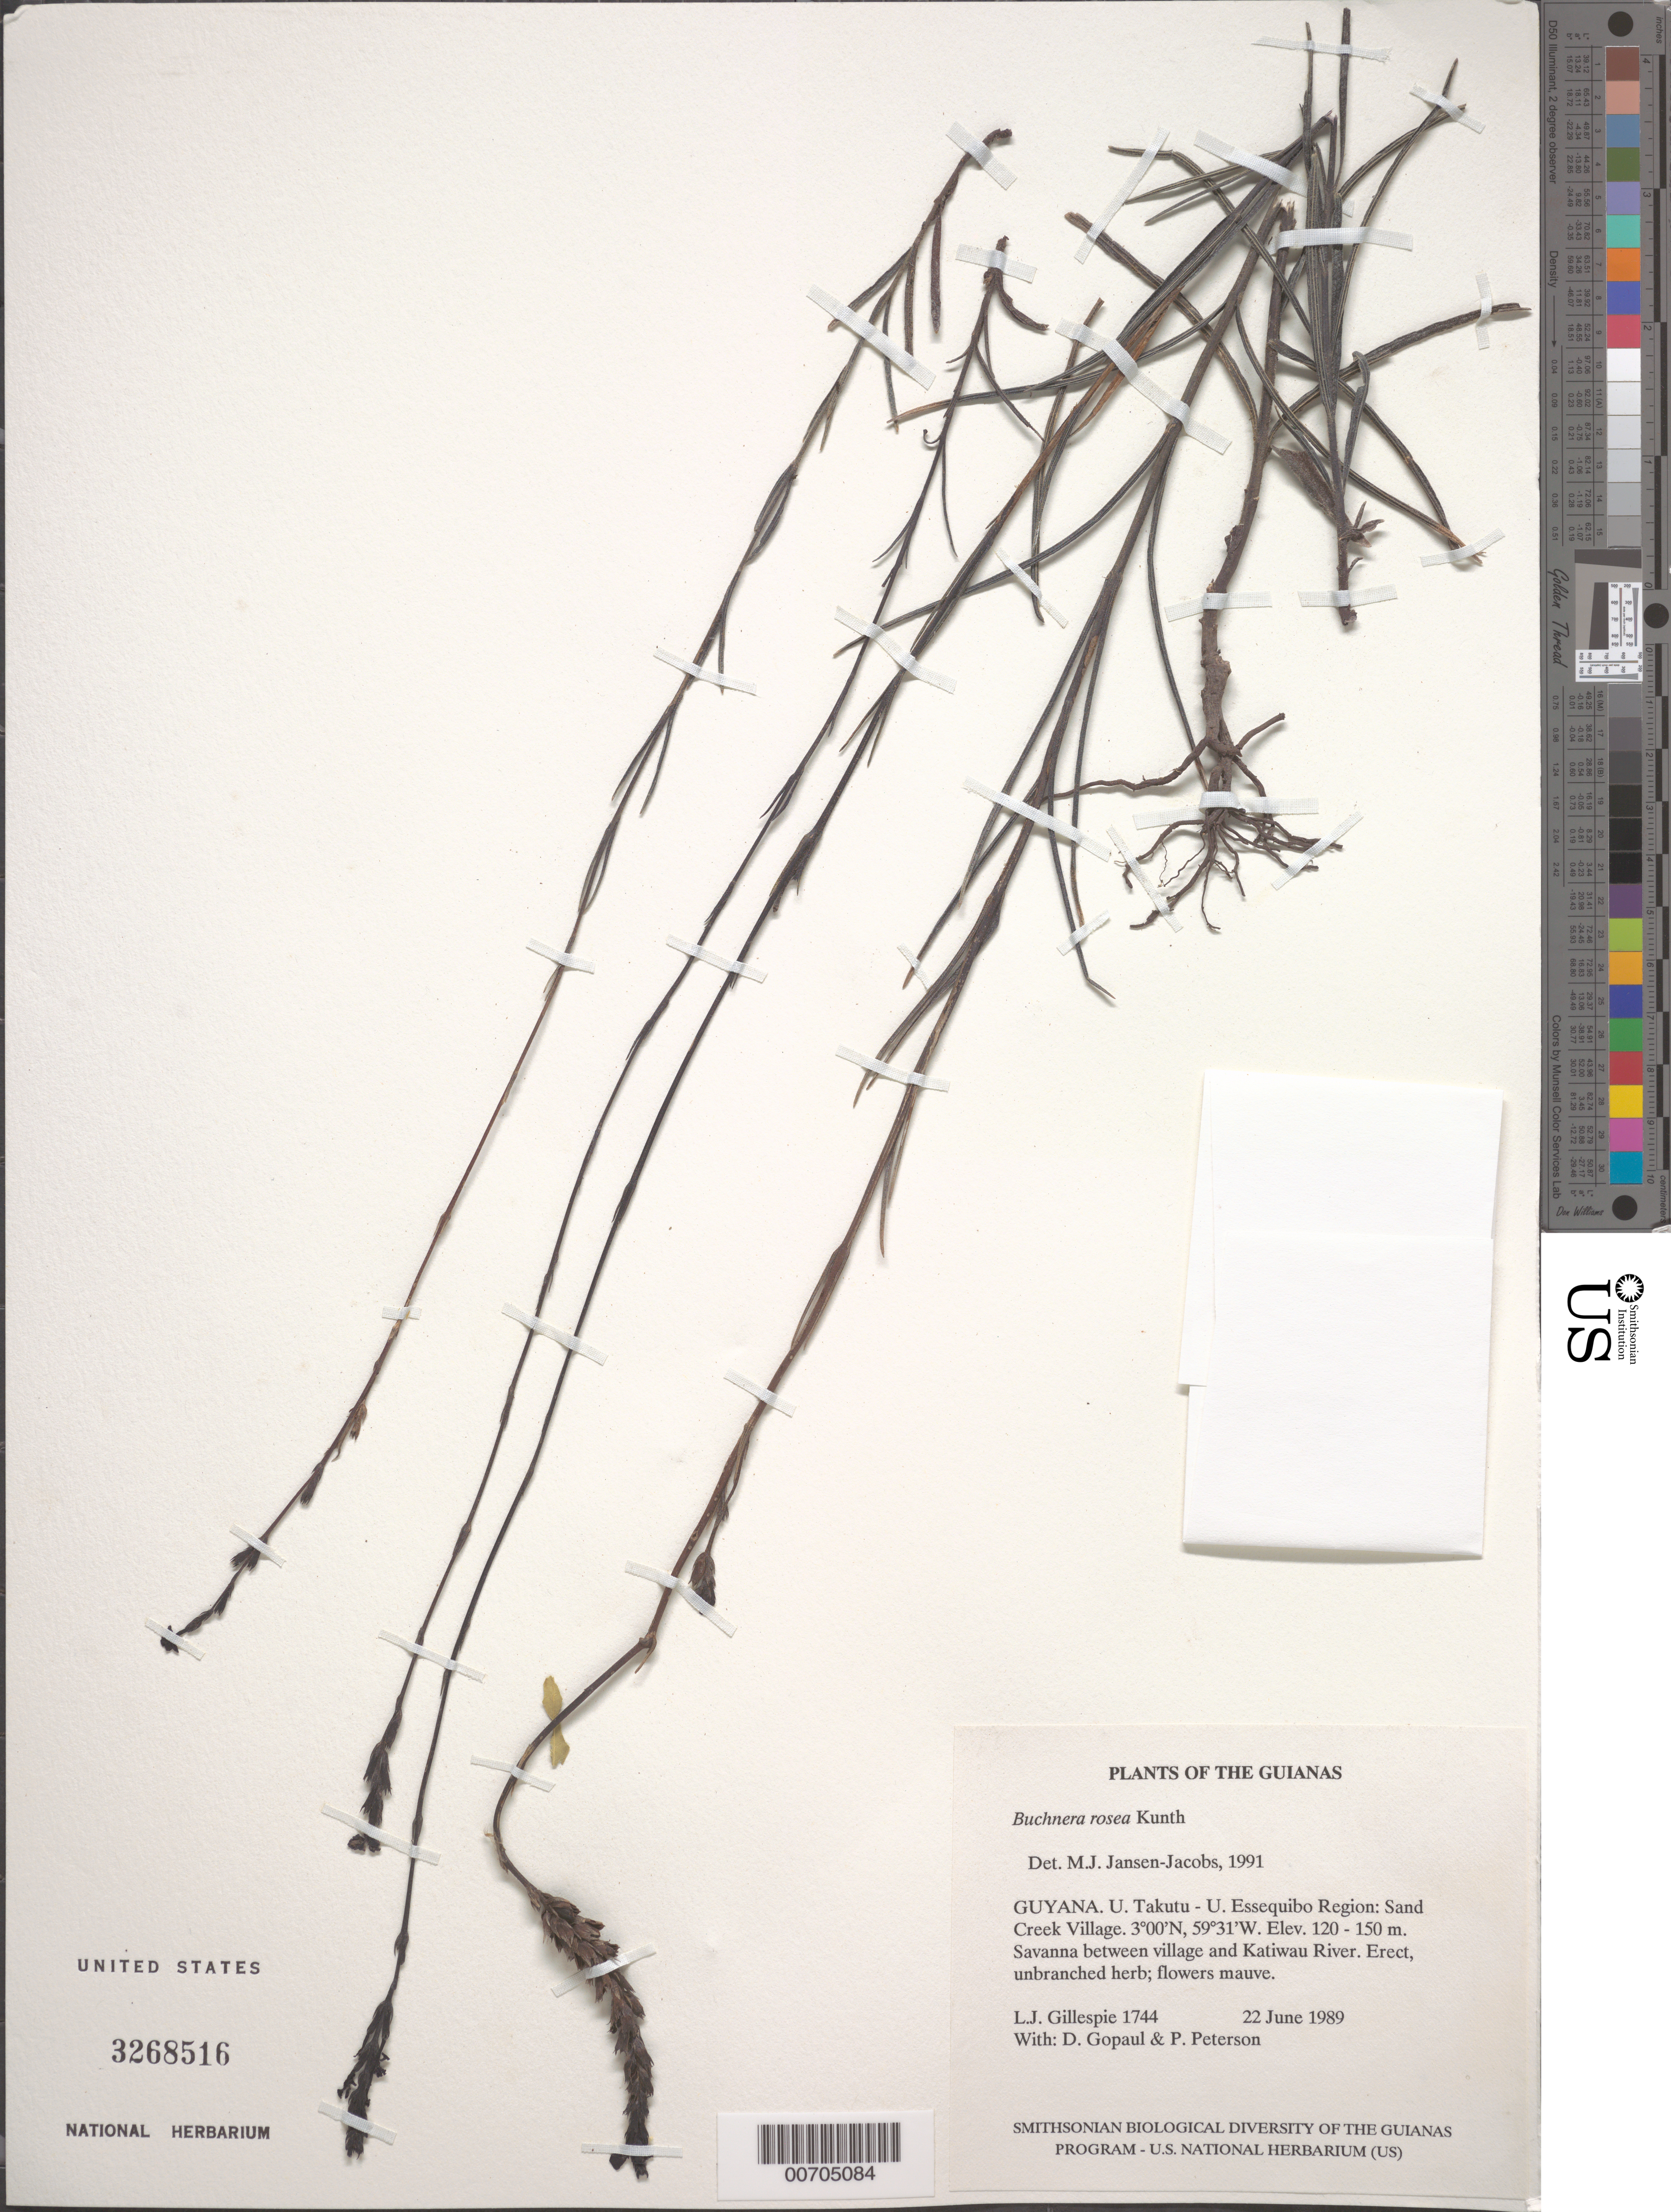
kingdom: Plantae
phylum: Tracheophyta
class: Magnoliopsida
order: Lamiales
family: Orobanchaceae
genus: Buchnera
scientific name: Buchnera rosea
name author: Kunth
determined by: Jansen-Jacobs, M. J., (U), Nationaal Herbarium Nederland, Utrecht University branch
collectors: L. J. Gillespie, D. Gopaul & P. M. Peterson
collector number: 1744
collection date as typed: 22 June 1989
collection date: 1989-06-22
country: Guyana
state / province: U. Takutu-U. Essequibo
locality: Sand Creek Village. Between village and Katiwau River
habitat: Savanna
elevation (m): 120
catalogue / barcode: US 3268516